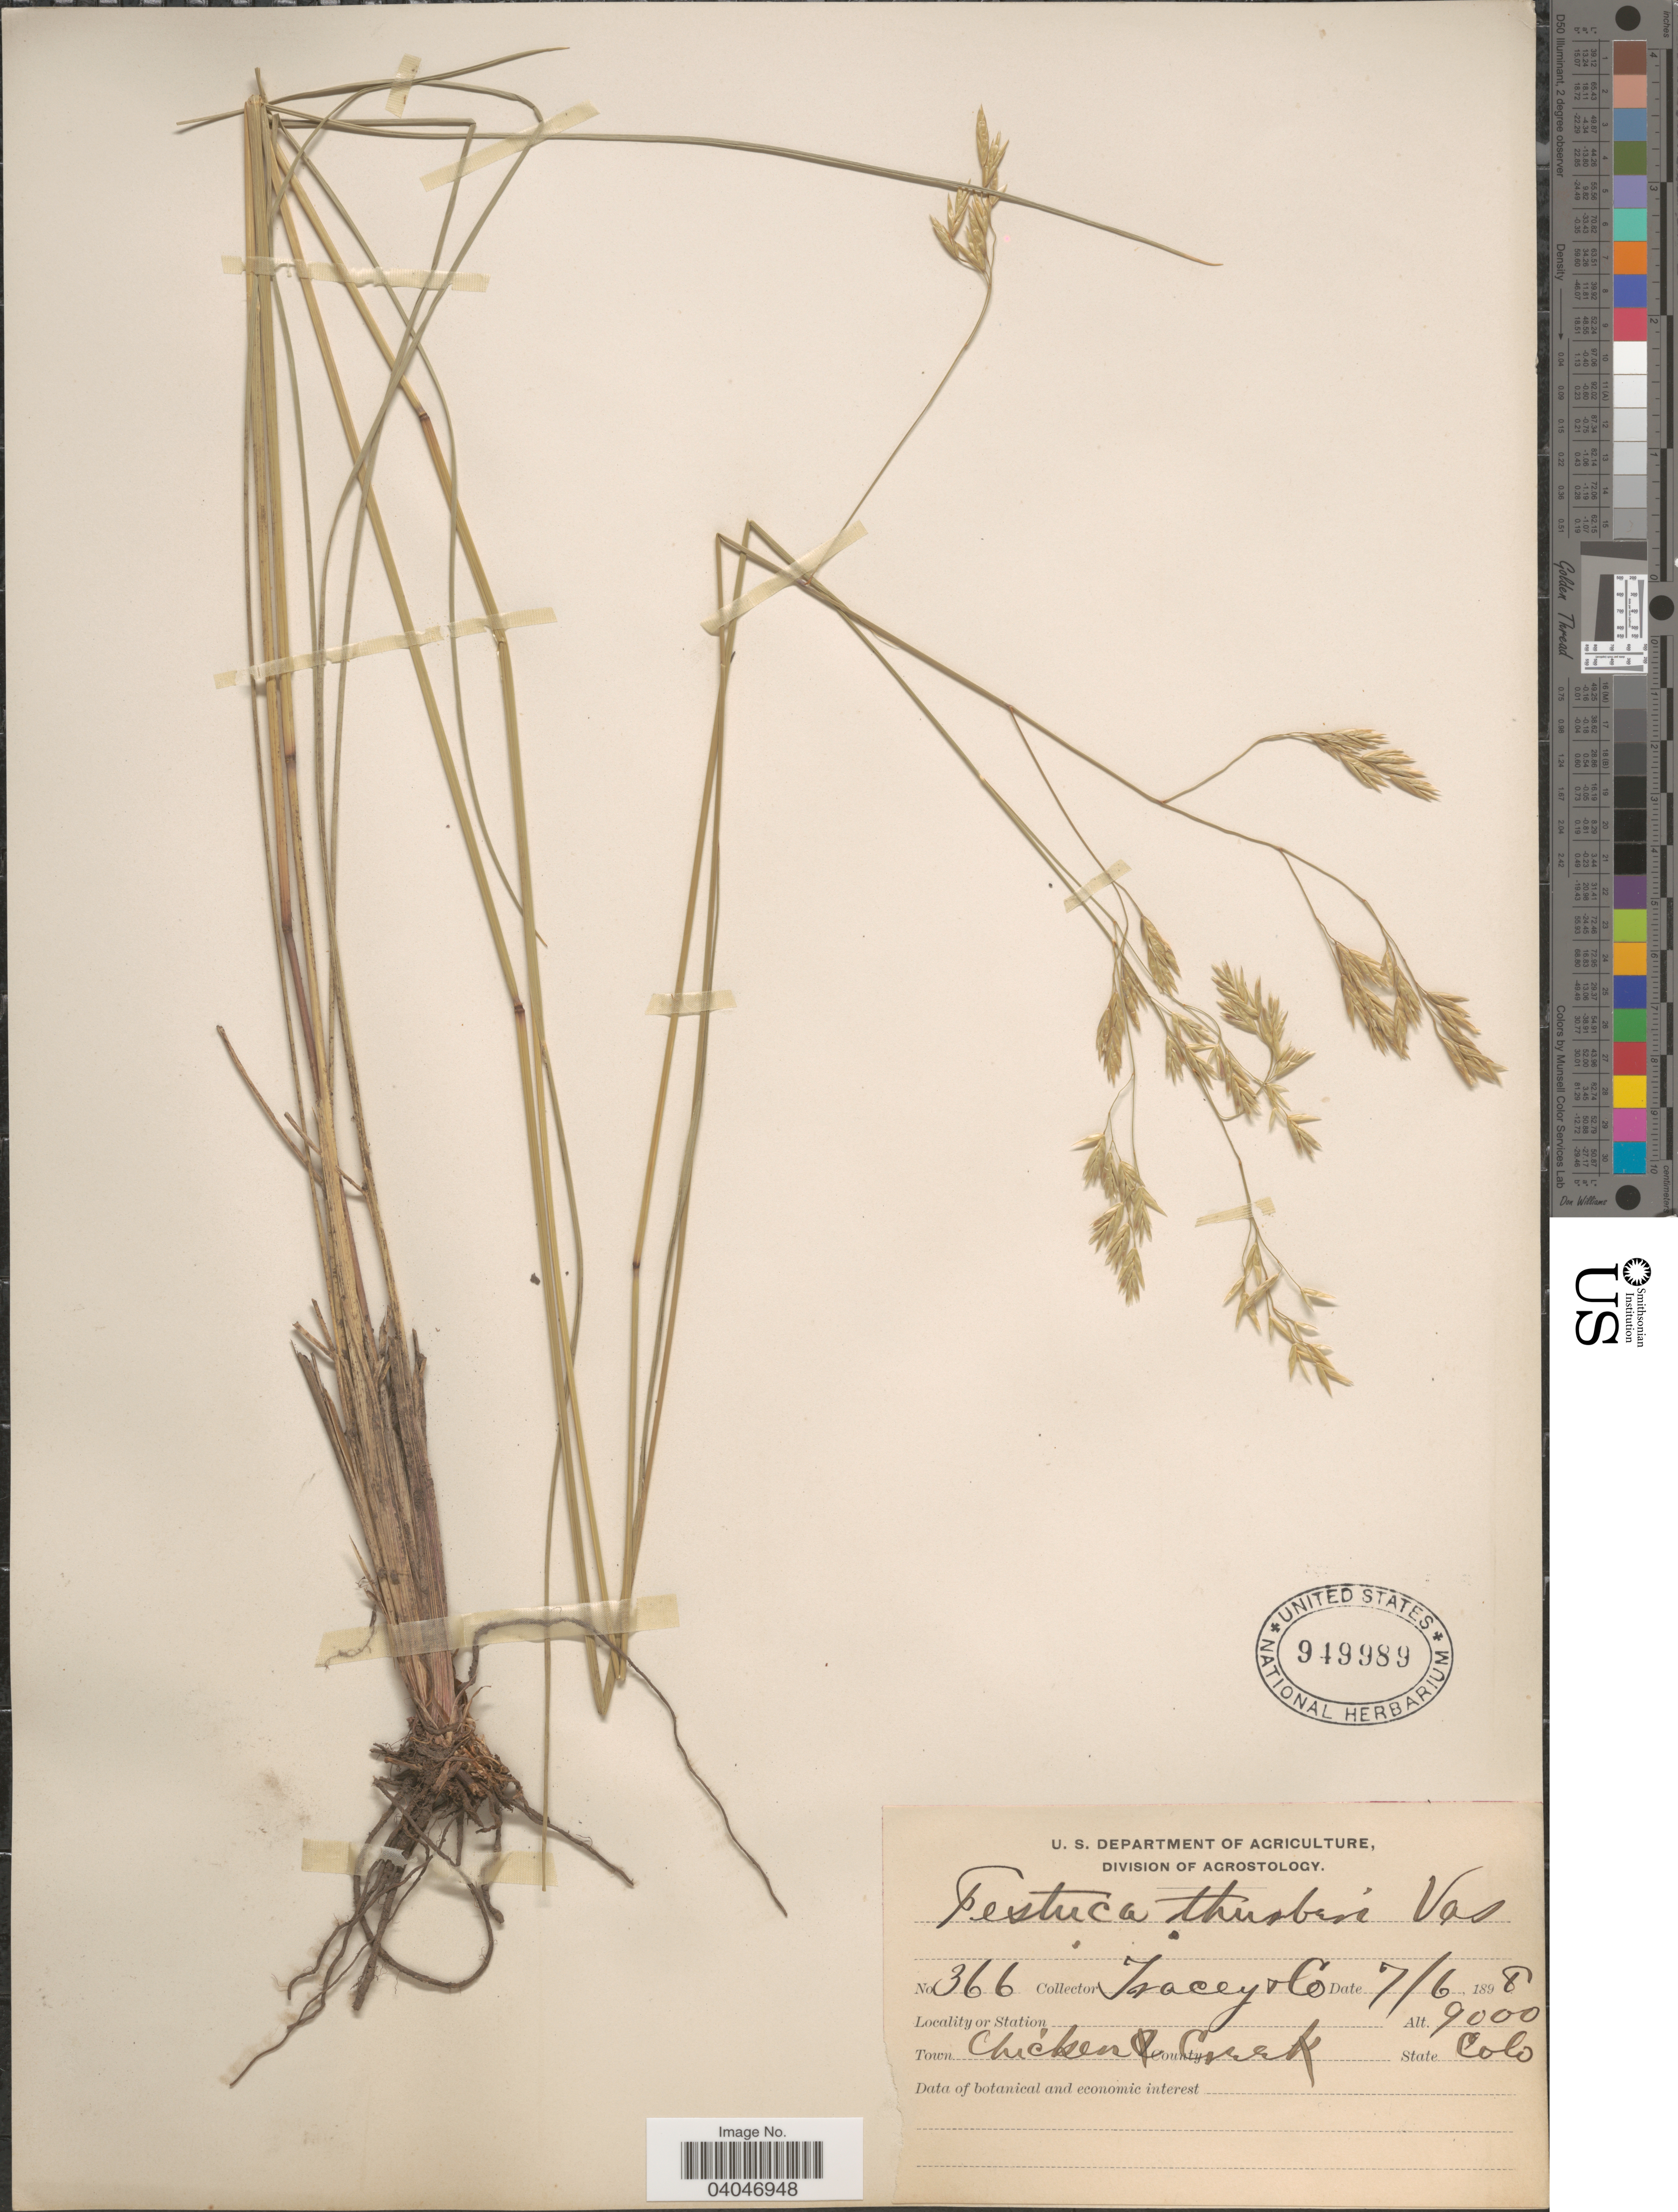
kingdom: Plantae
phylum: Tracheophyta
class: Liliopsida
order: Poales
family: Poaceae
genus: Festuca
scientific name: Festuca thurberi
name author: Vasey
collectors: Tracey & et al.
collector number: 366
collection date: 1898-07-06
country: United States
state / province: Colorado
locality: Town Chicken Creek.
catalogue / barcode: US 949989